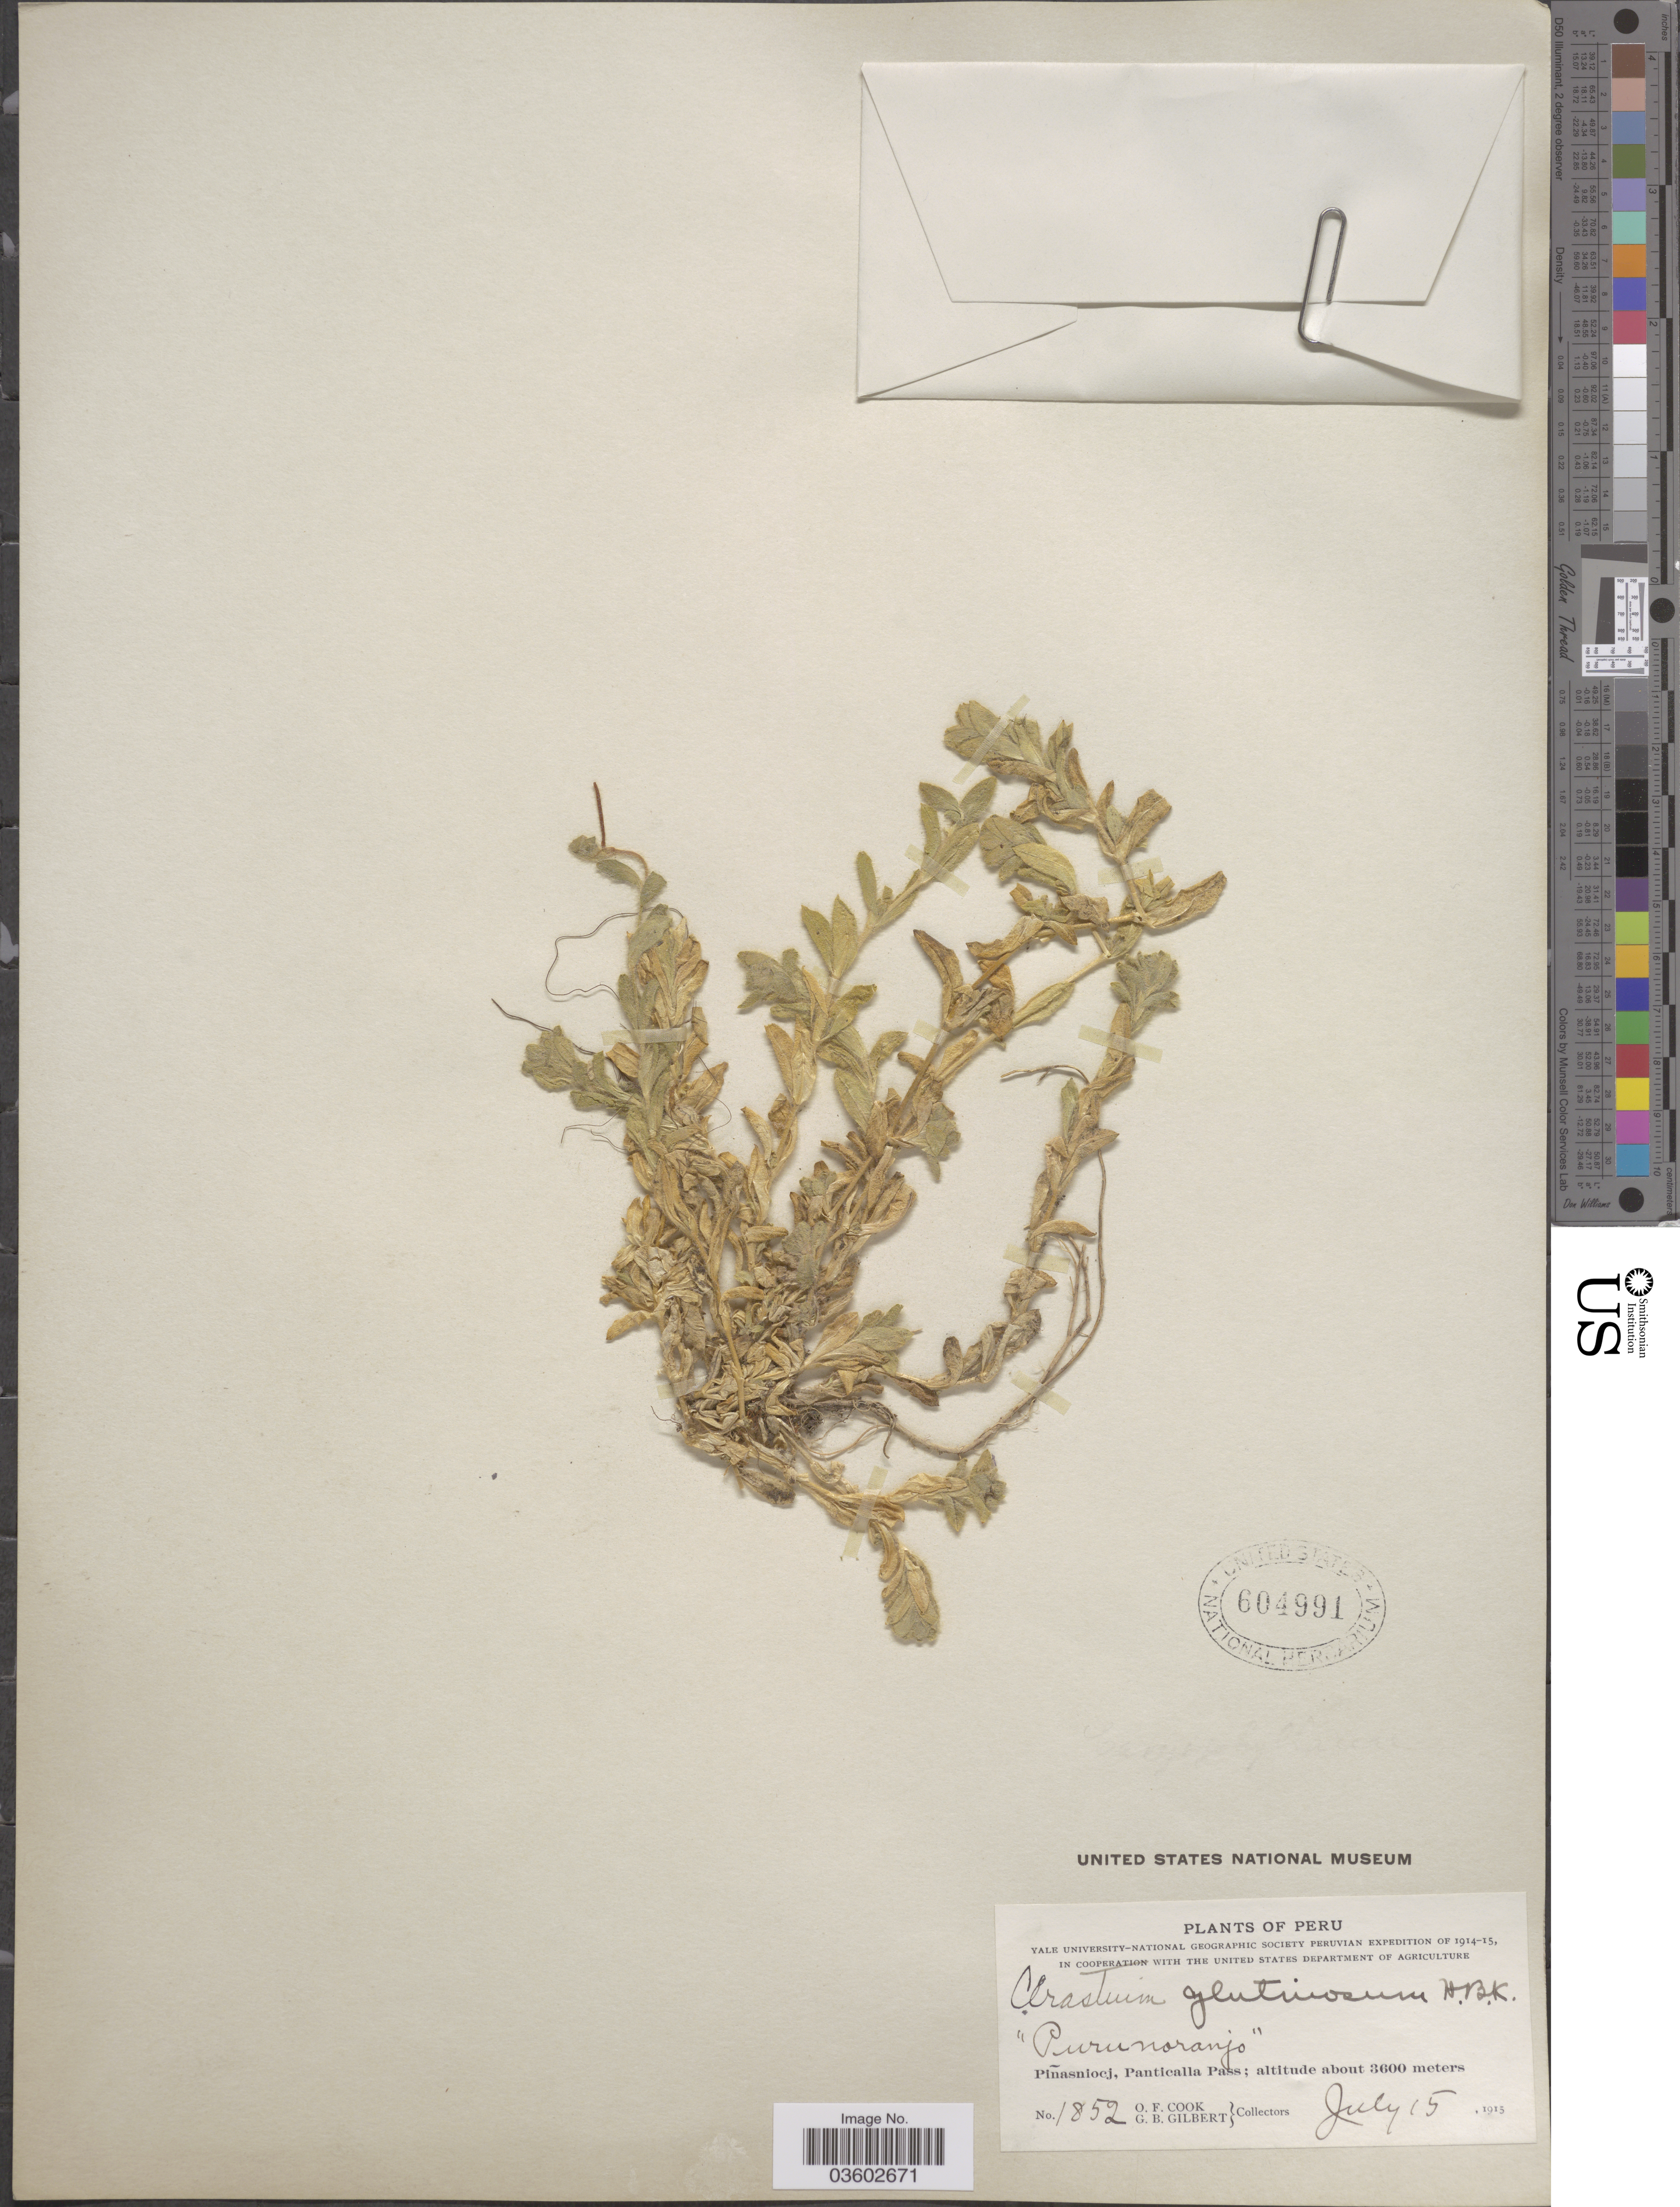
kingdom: Plantae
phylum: Tracheophyta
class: Magnoliopsida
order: Caryophyllales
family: Caryophyllaceae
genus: Cerastium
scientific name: Cerastium kunthii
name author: Briq.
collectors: O. F. Cook & G. B. Gilbert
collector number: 1852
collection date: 1915-07-15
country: Peru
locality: Piñasniocj, Panticalla Pass.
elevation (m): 3600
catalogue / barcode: US 604991